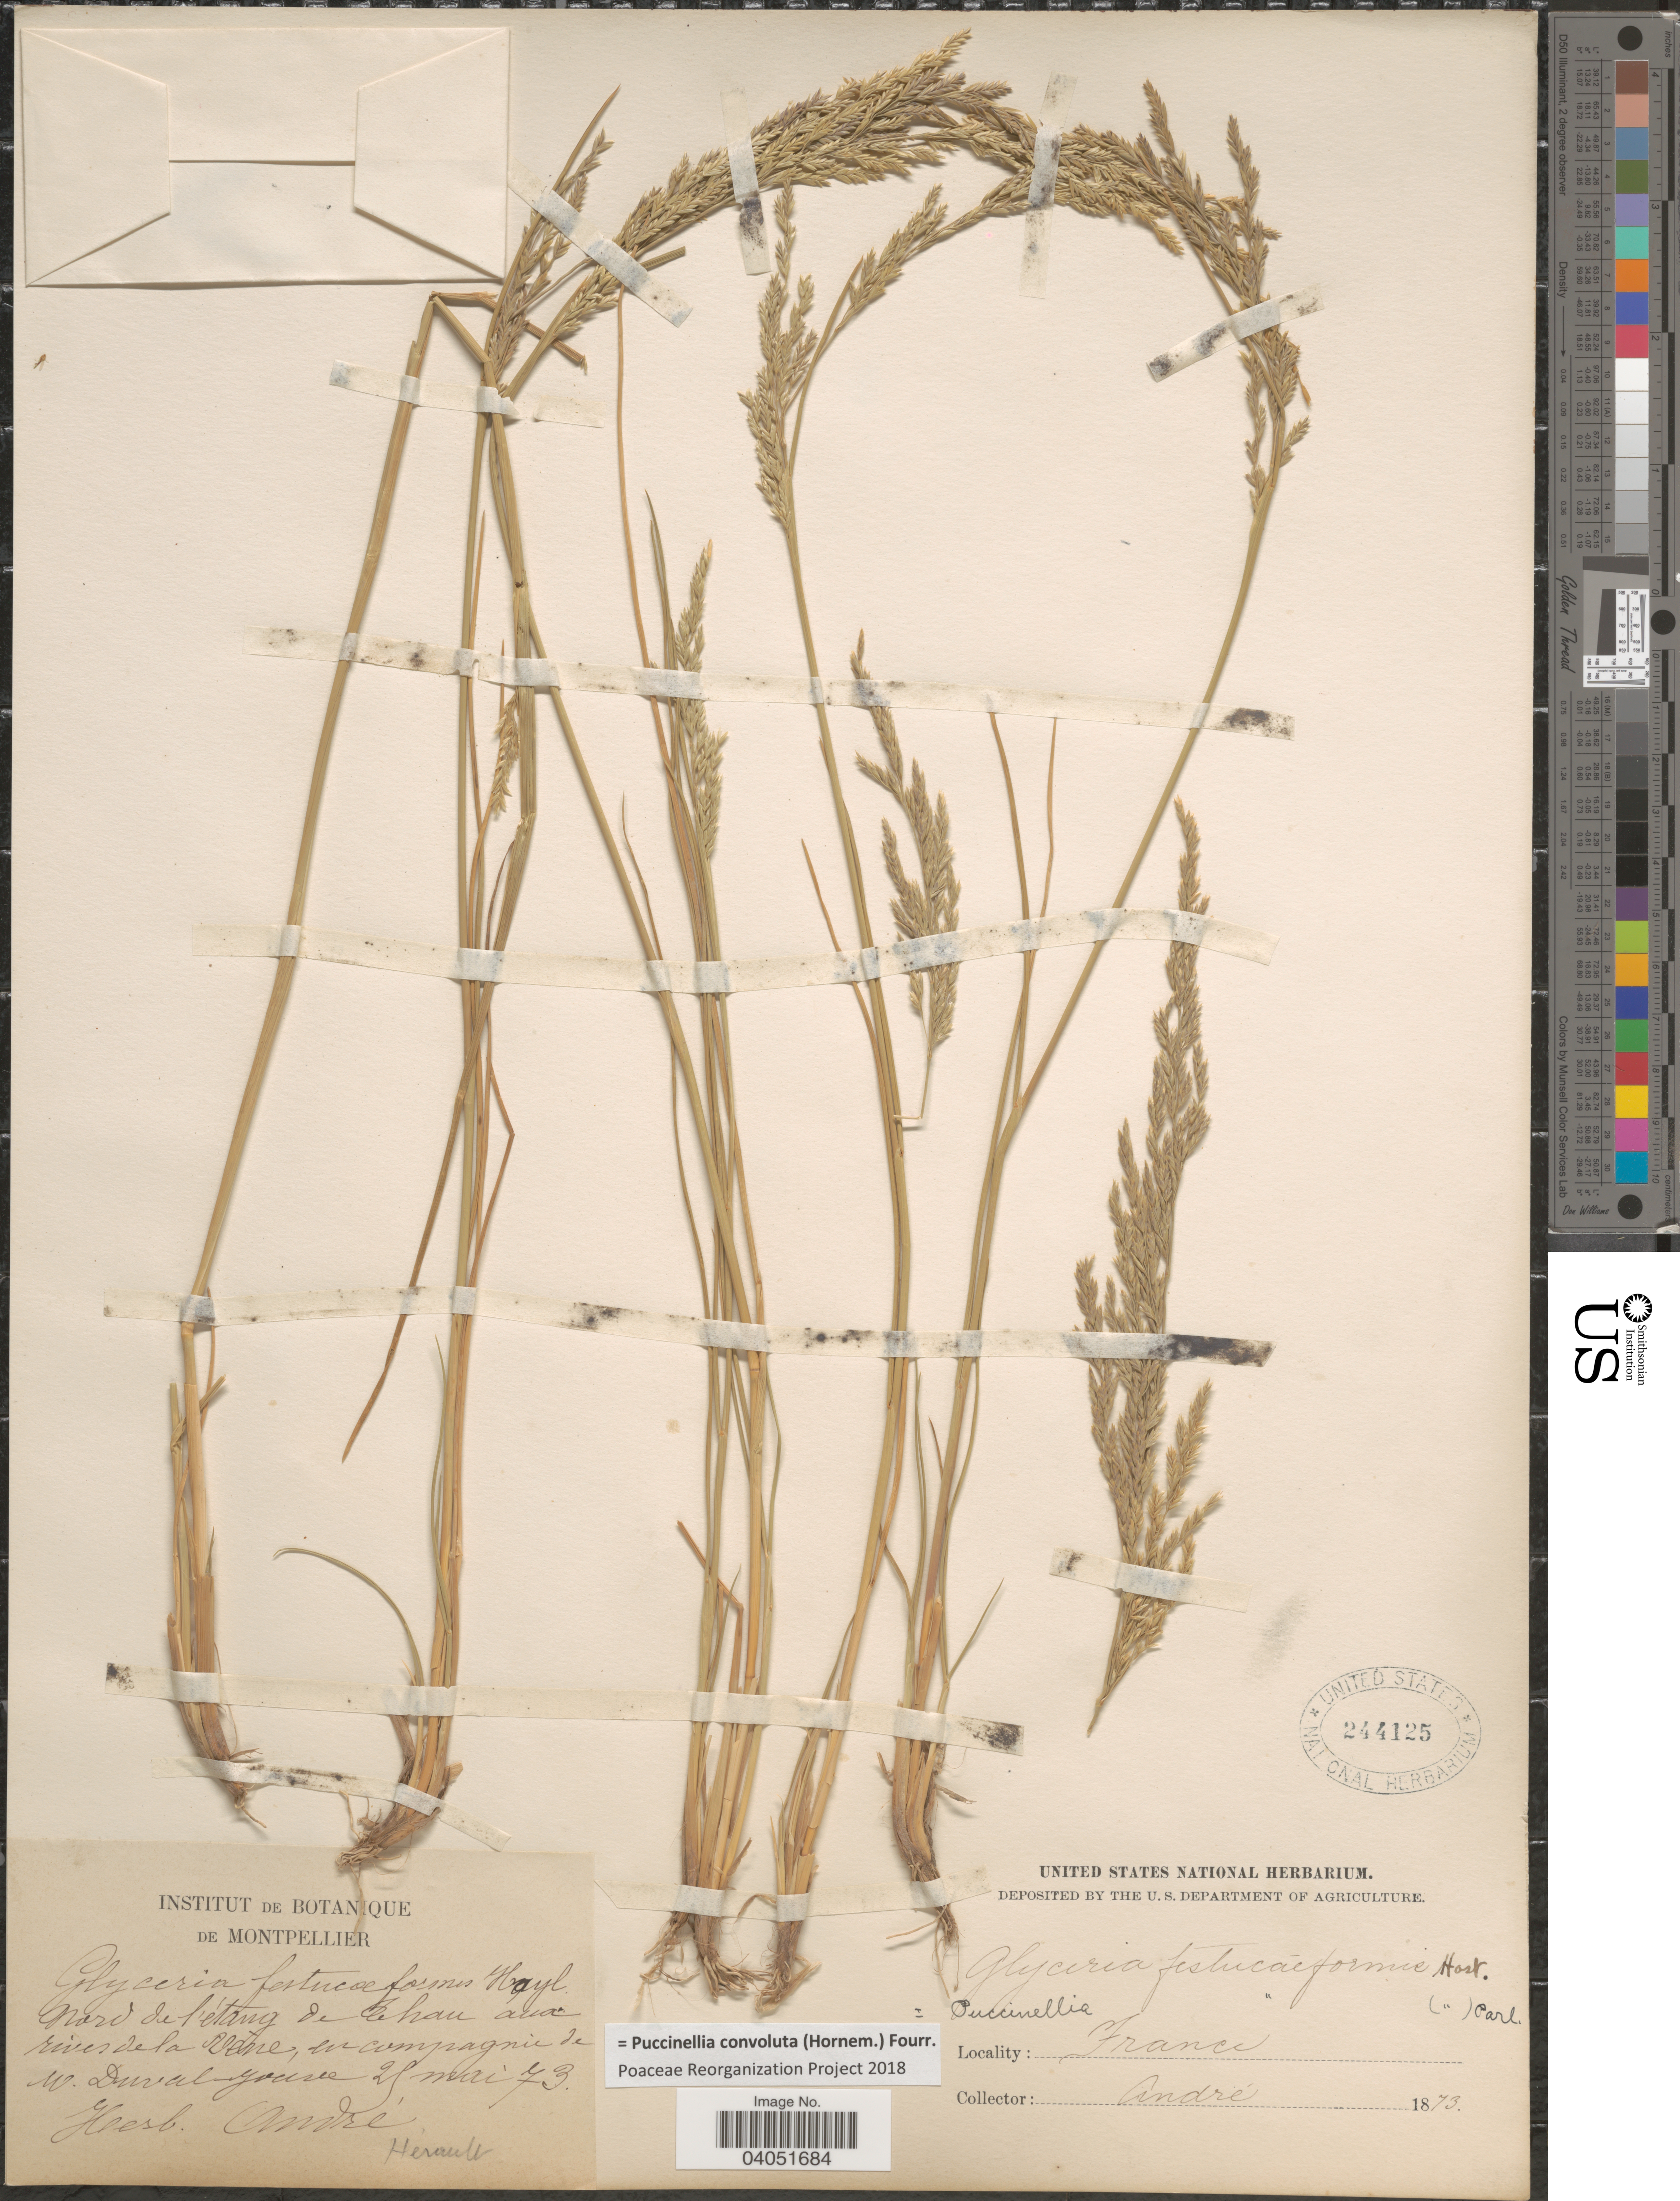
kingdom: Plantae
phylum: Tracheophyta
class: Liliopsida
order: Poales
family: Poaceae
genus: Puccinellia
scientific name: Puccinellia convoluta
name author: (Hornem.) Fourr.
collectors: M. Duval-Jouve & André, --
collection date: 1873-05-29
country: France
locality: Nord de l'etang de Zhau aux rives de la Vàne. [interpreted]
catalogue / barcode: US 244125